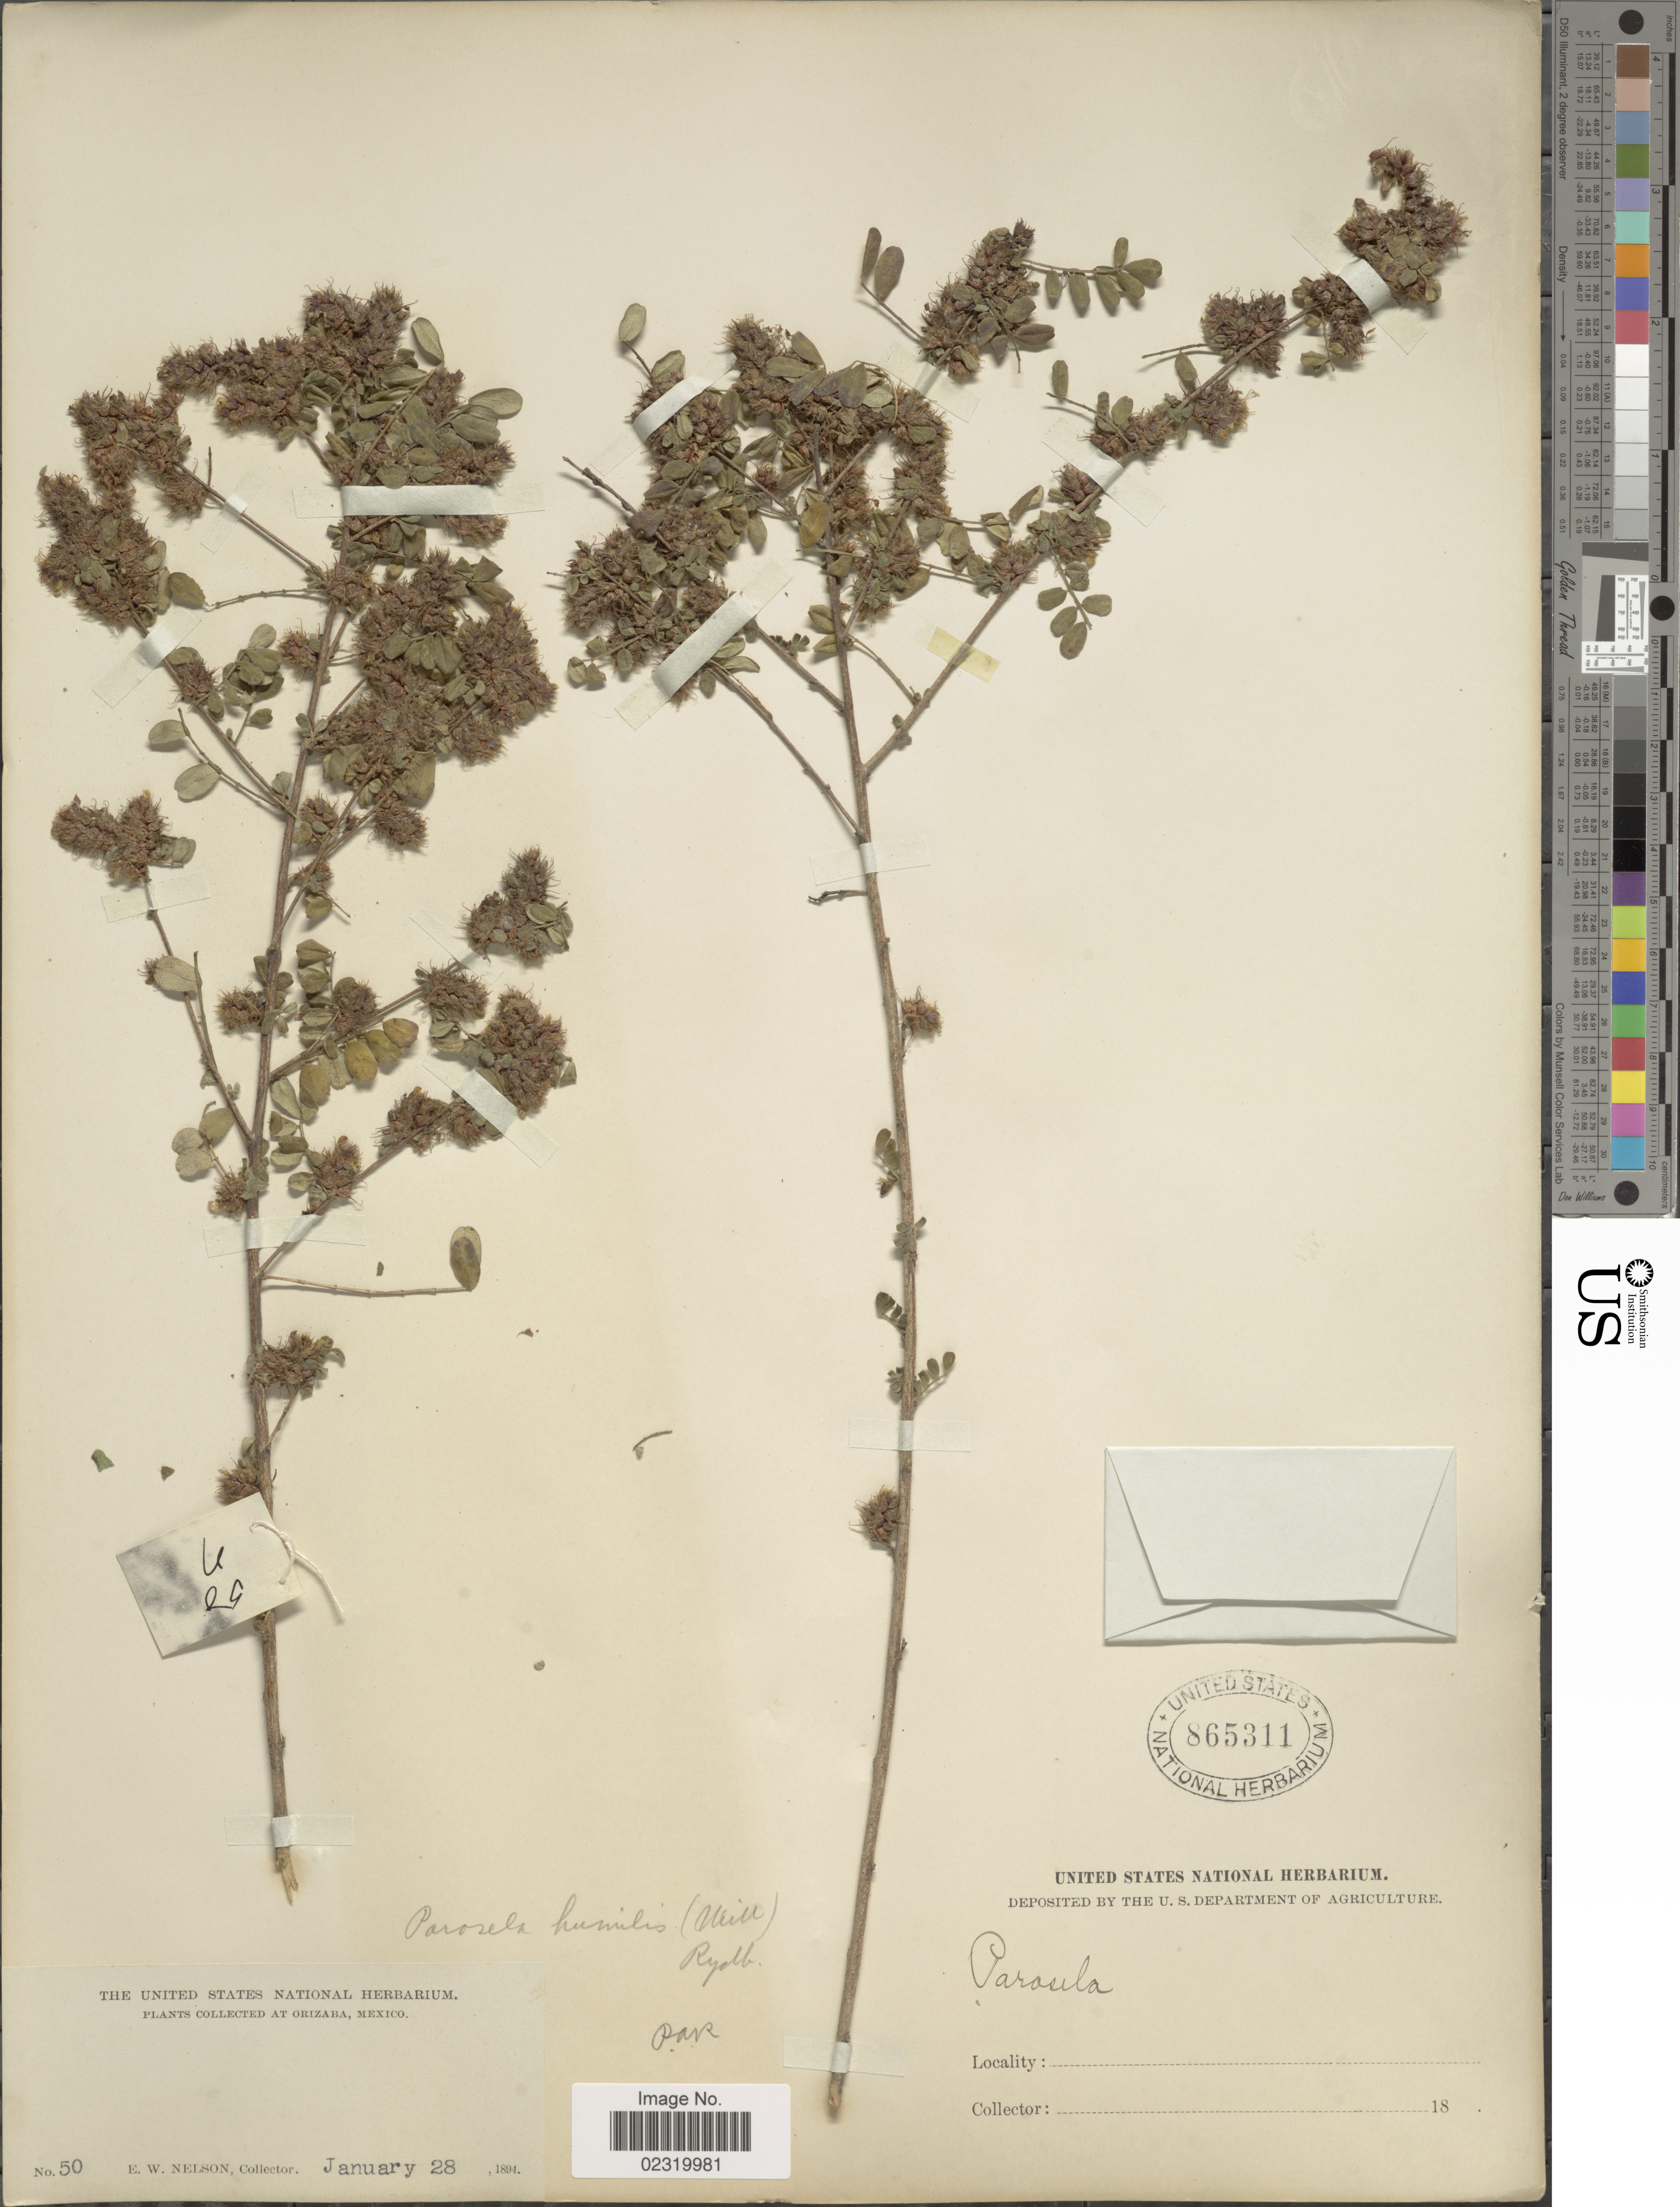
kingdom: Plantae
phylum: Tracheophyta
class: Magnoliopsida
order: Fabales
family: Fabaceae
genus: Dalea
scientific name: Dalea scandens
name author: (Mill.) R.T. Clausen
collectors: E. W. Nelson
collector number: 50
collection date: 1894-01-28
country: Mexico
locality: Orizaba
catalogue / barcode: US 865311